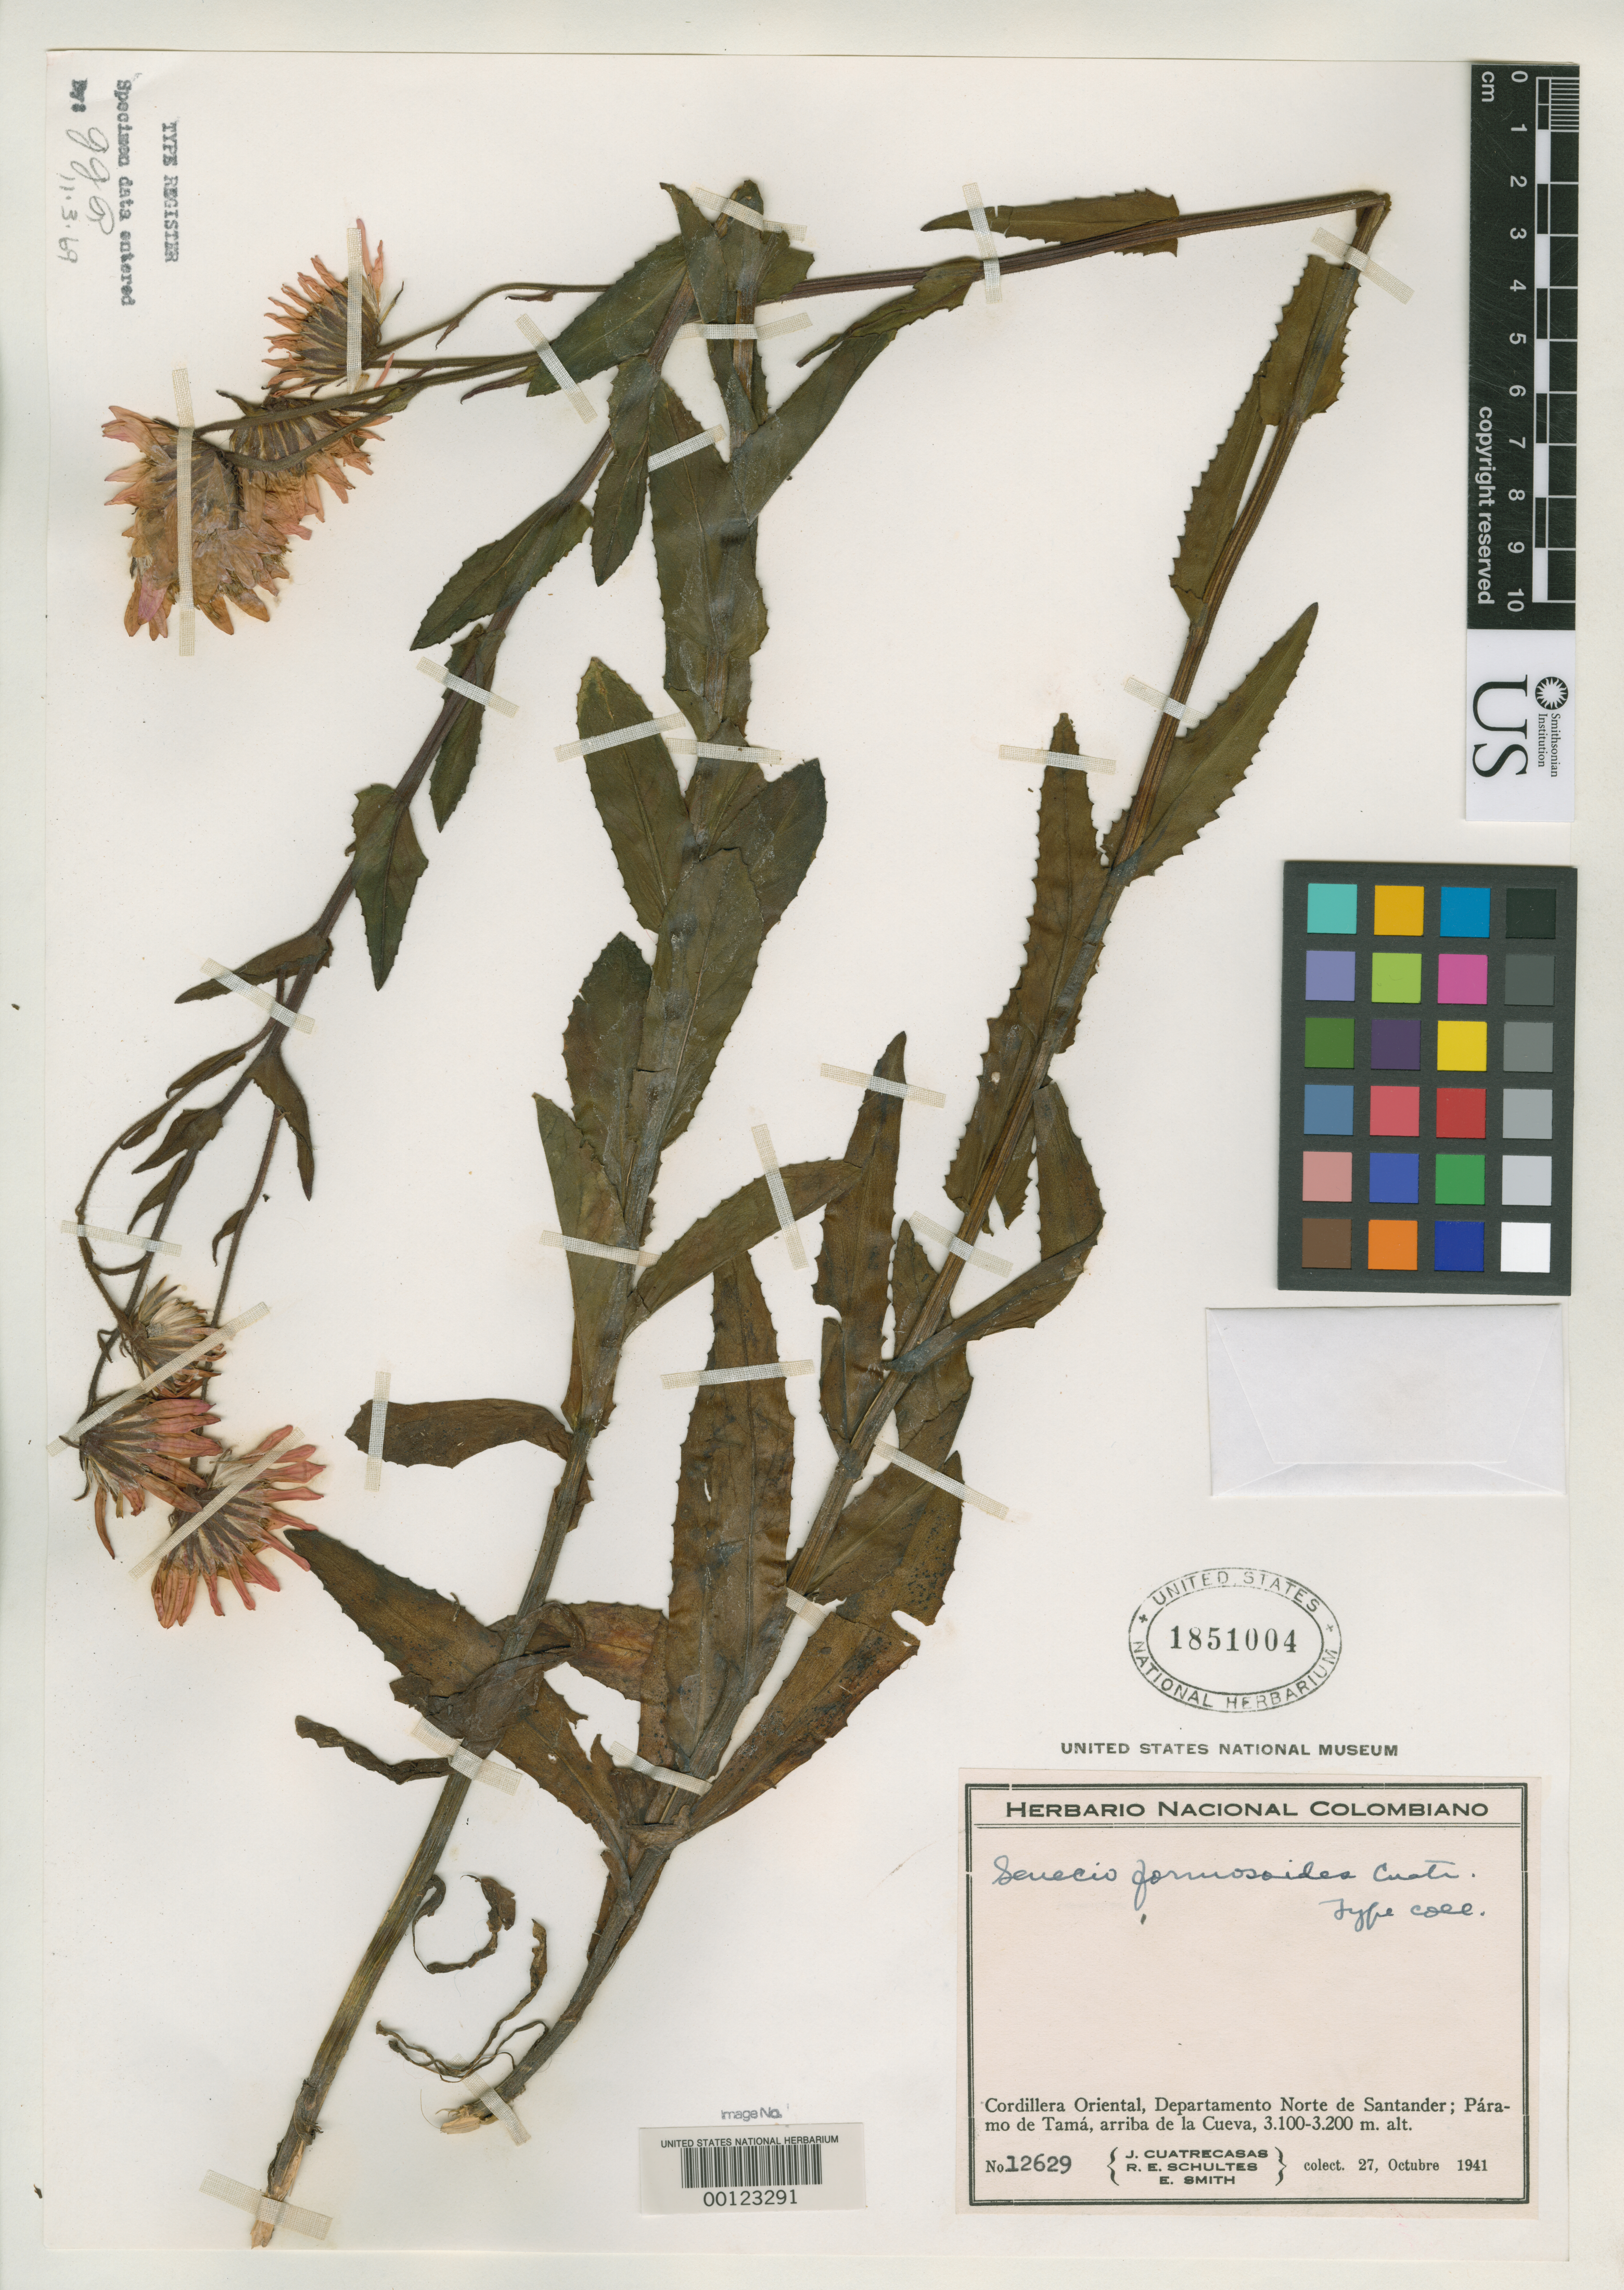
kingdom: Plantae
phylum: Tracheophyta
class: Magnoliopsida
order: Asterales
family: Asteraceae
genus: Senecio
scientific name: Senecio formosoides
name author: Cuatrec.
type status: Isotype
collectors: J. Cuatrecasas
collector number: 12629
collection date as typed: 27 Oct 1941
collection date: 1941-10-27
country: Colombia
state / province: Norte de Santander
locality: Páramo de Tama, La Cueva.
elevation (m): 3100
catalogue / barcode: US 1851004